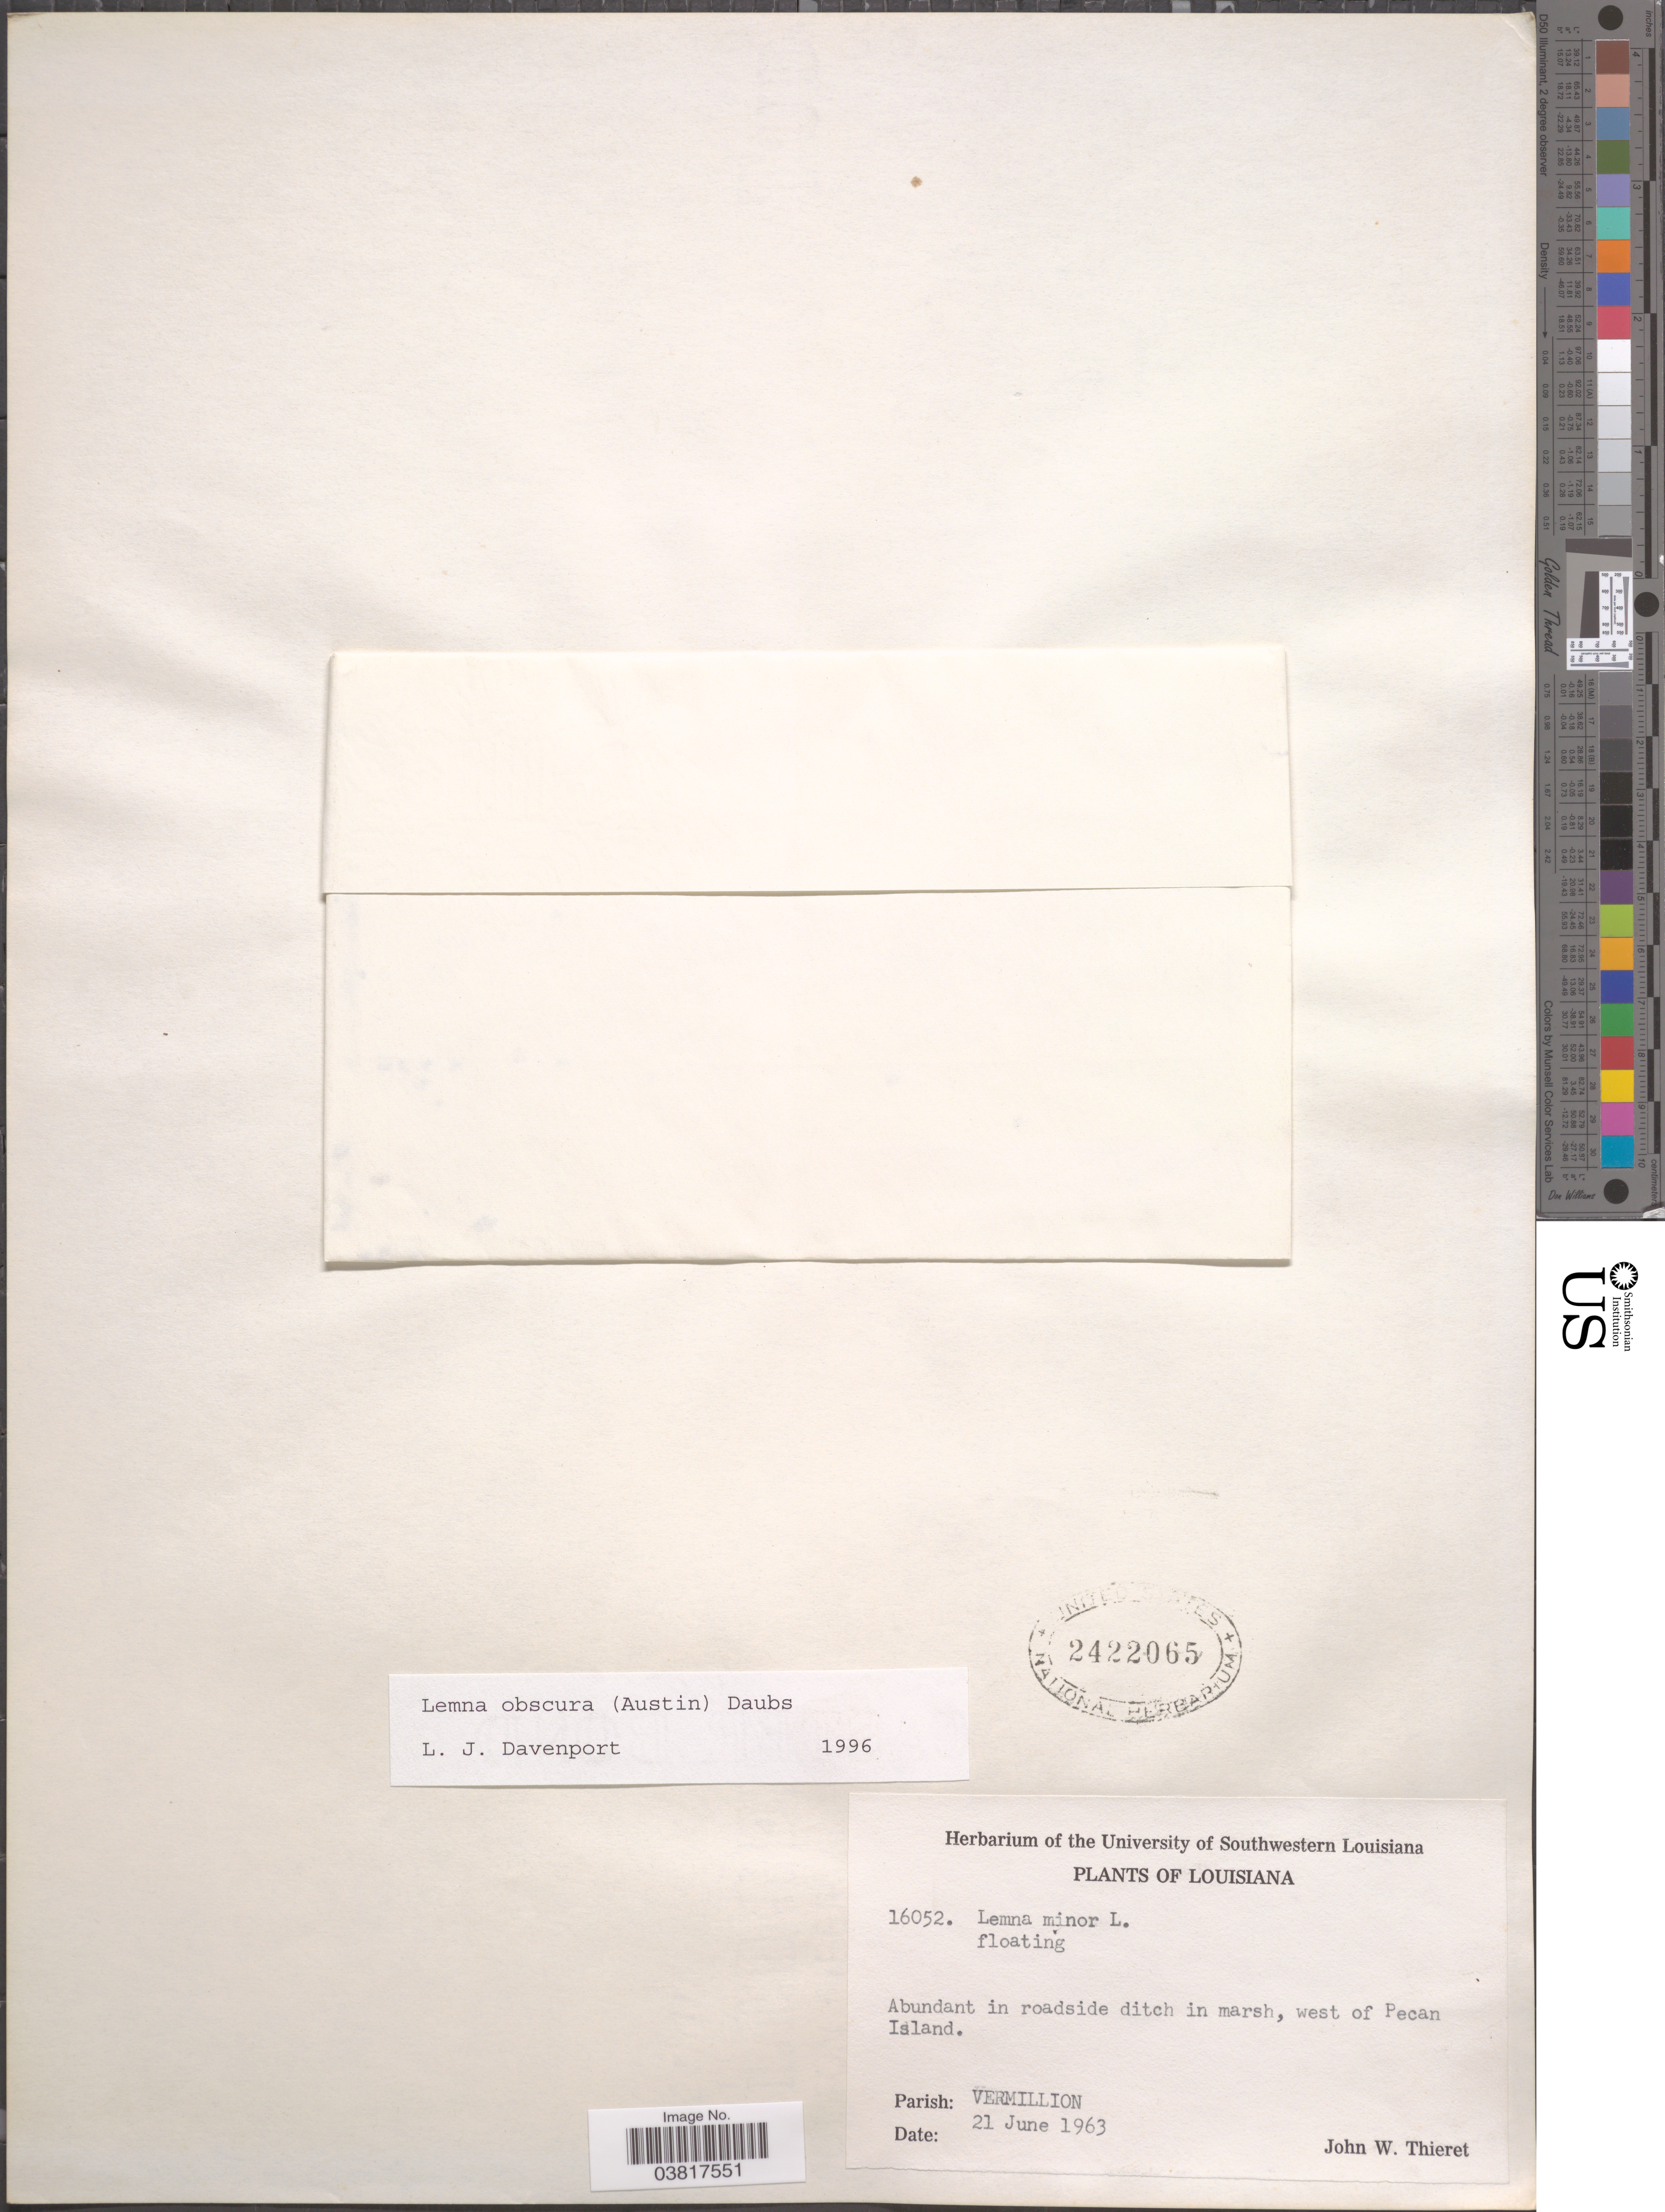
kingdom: Plantae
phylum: Tracheophyta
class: Liliopsida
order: Alismatales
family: Araceae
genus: Lemna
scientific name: Lemna obscura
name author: (Austin) Daubs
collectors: J. W. Thieret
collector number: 16052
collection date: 1963-06-21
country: United States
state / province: Louisiana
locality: West of Pecan Island. Parish: Vermillion.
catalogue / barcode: US 2422065